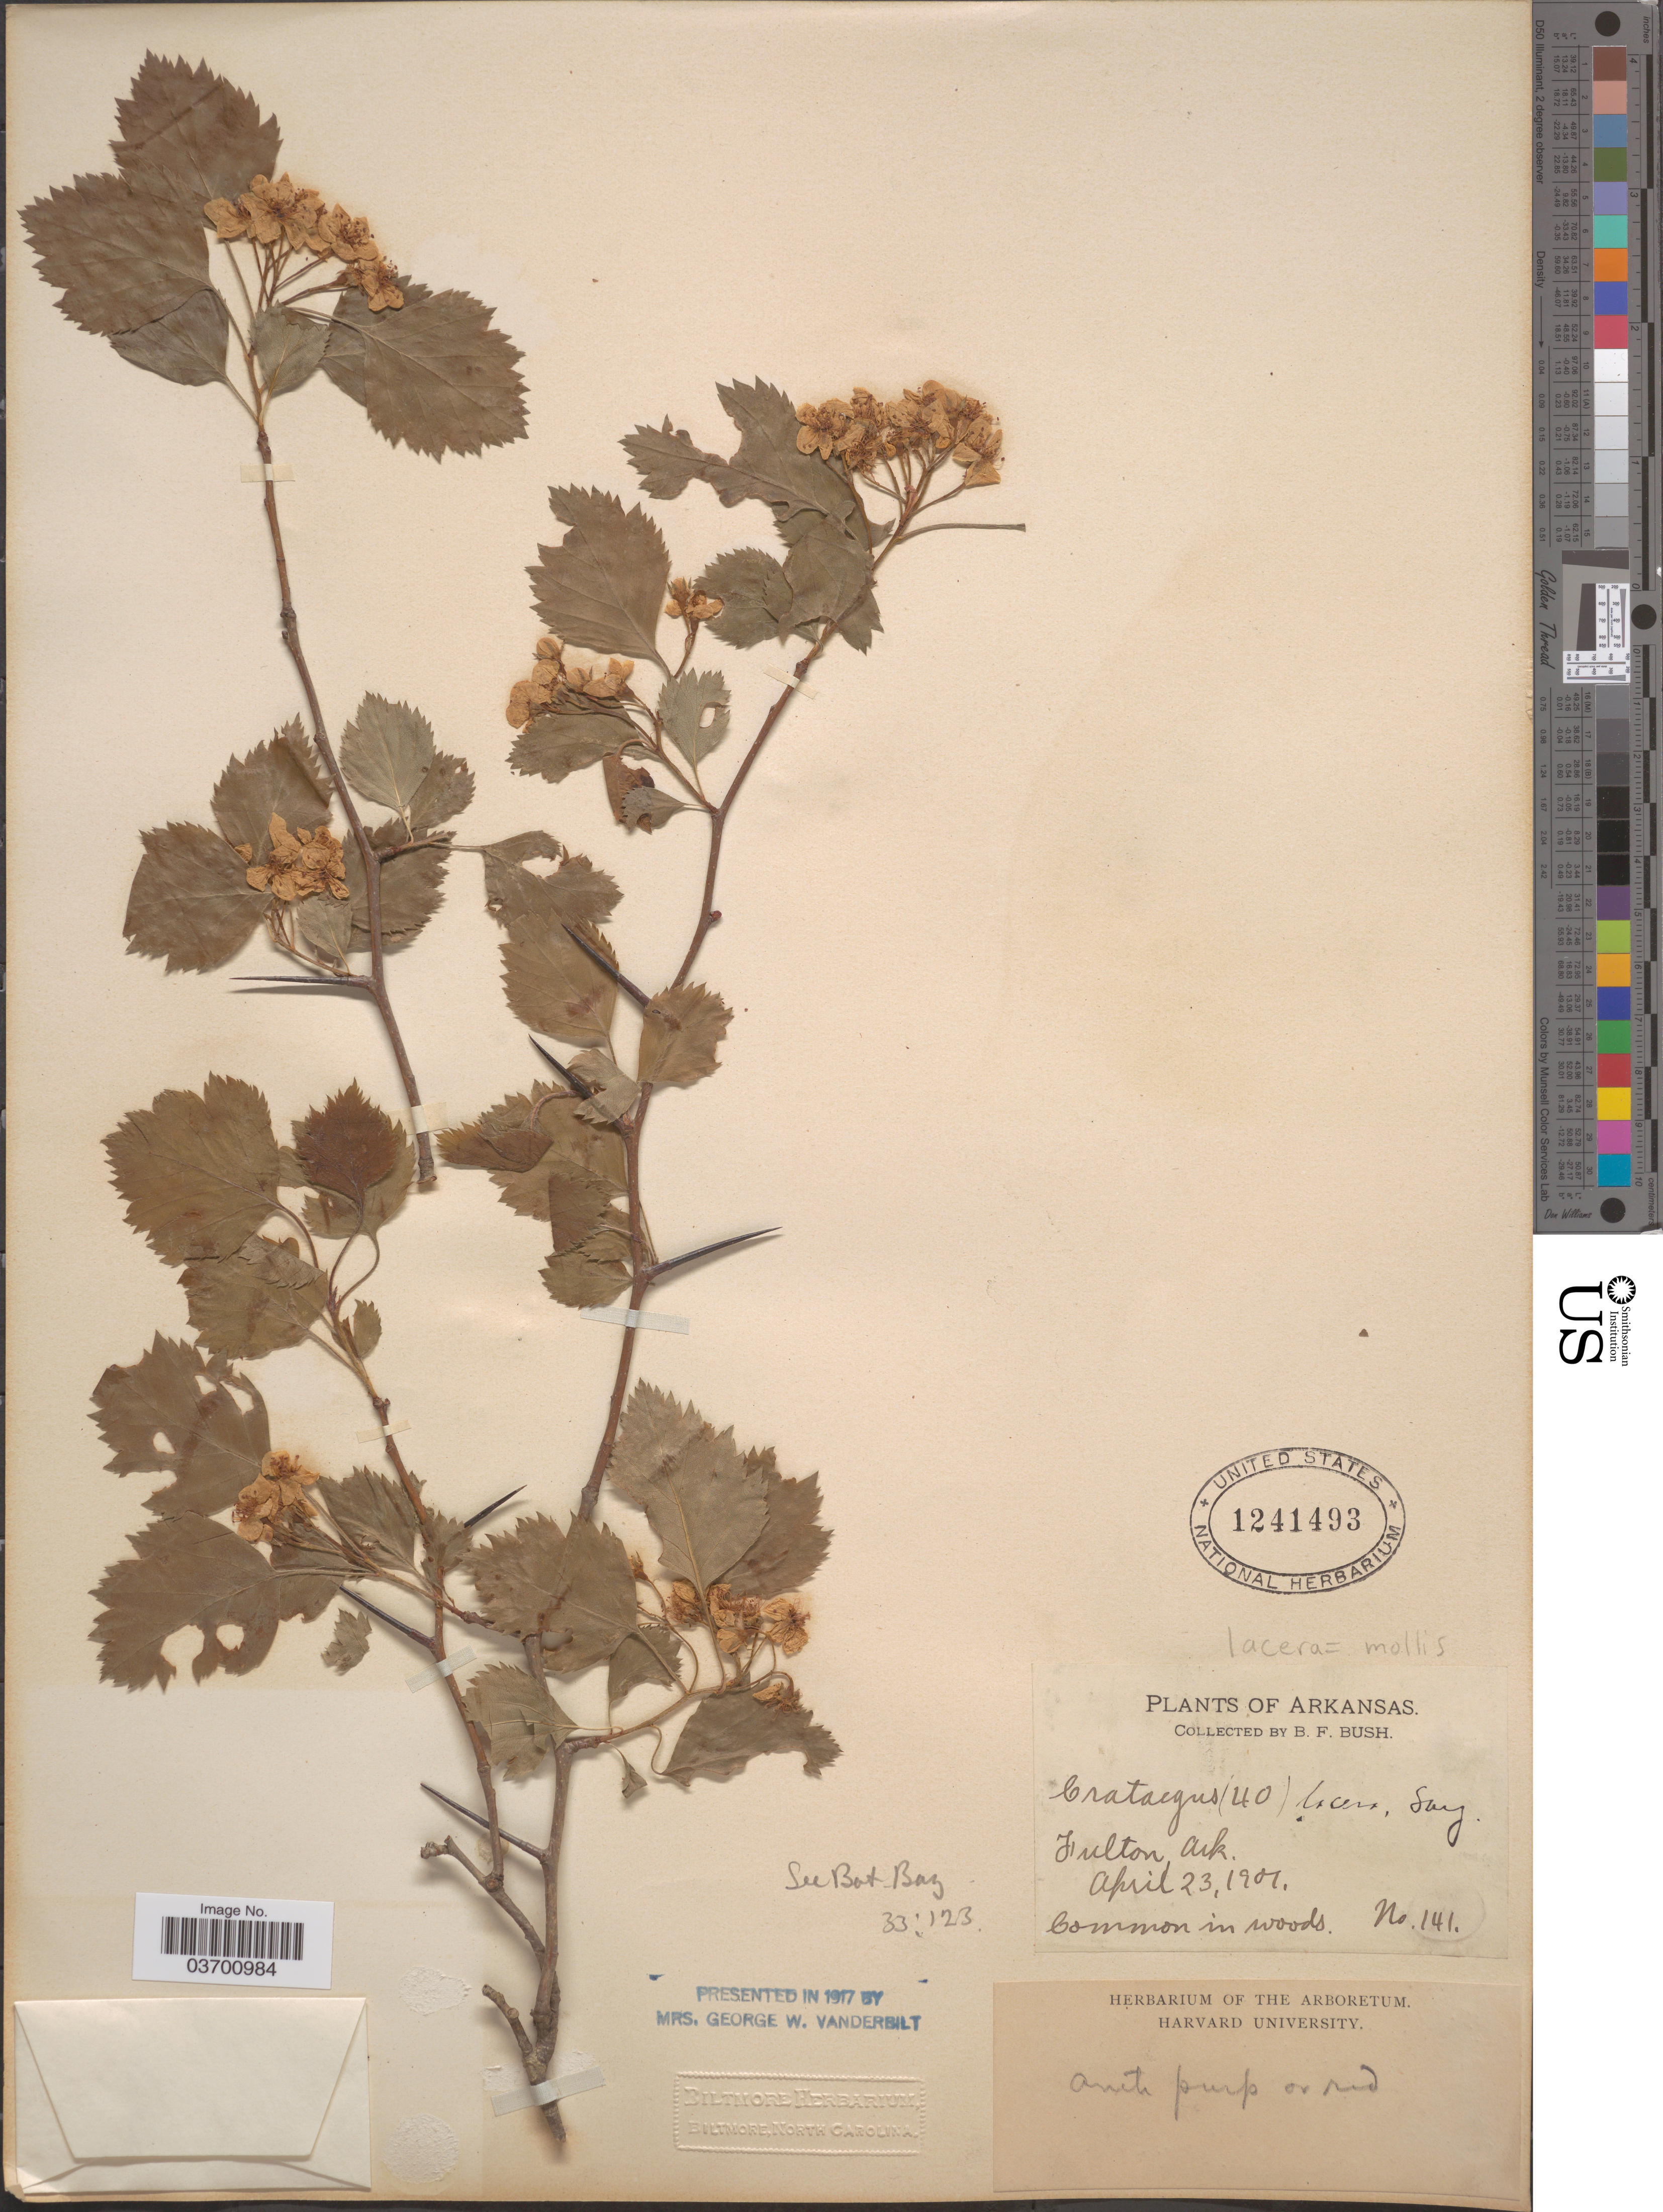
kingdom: Plantae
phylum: Tracheophyta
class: Magnoliopsida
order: Rosales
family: Rosaceae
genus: Crataegus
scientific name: Crataegus mollis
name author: (Torr. & A. Gray) Scheele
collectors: B. F. Bush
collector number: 141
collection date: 1901-04-23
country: United States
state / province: Arkansas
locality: Fulton.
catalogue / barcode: US 1241493